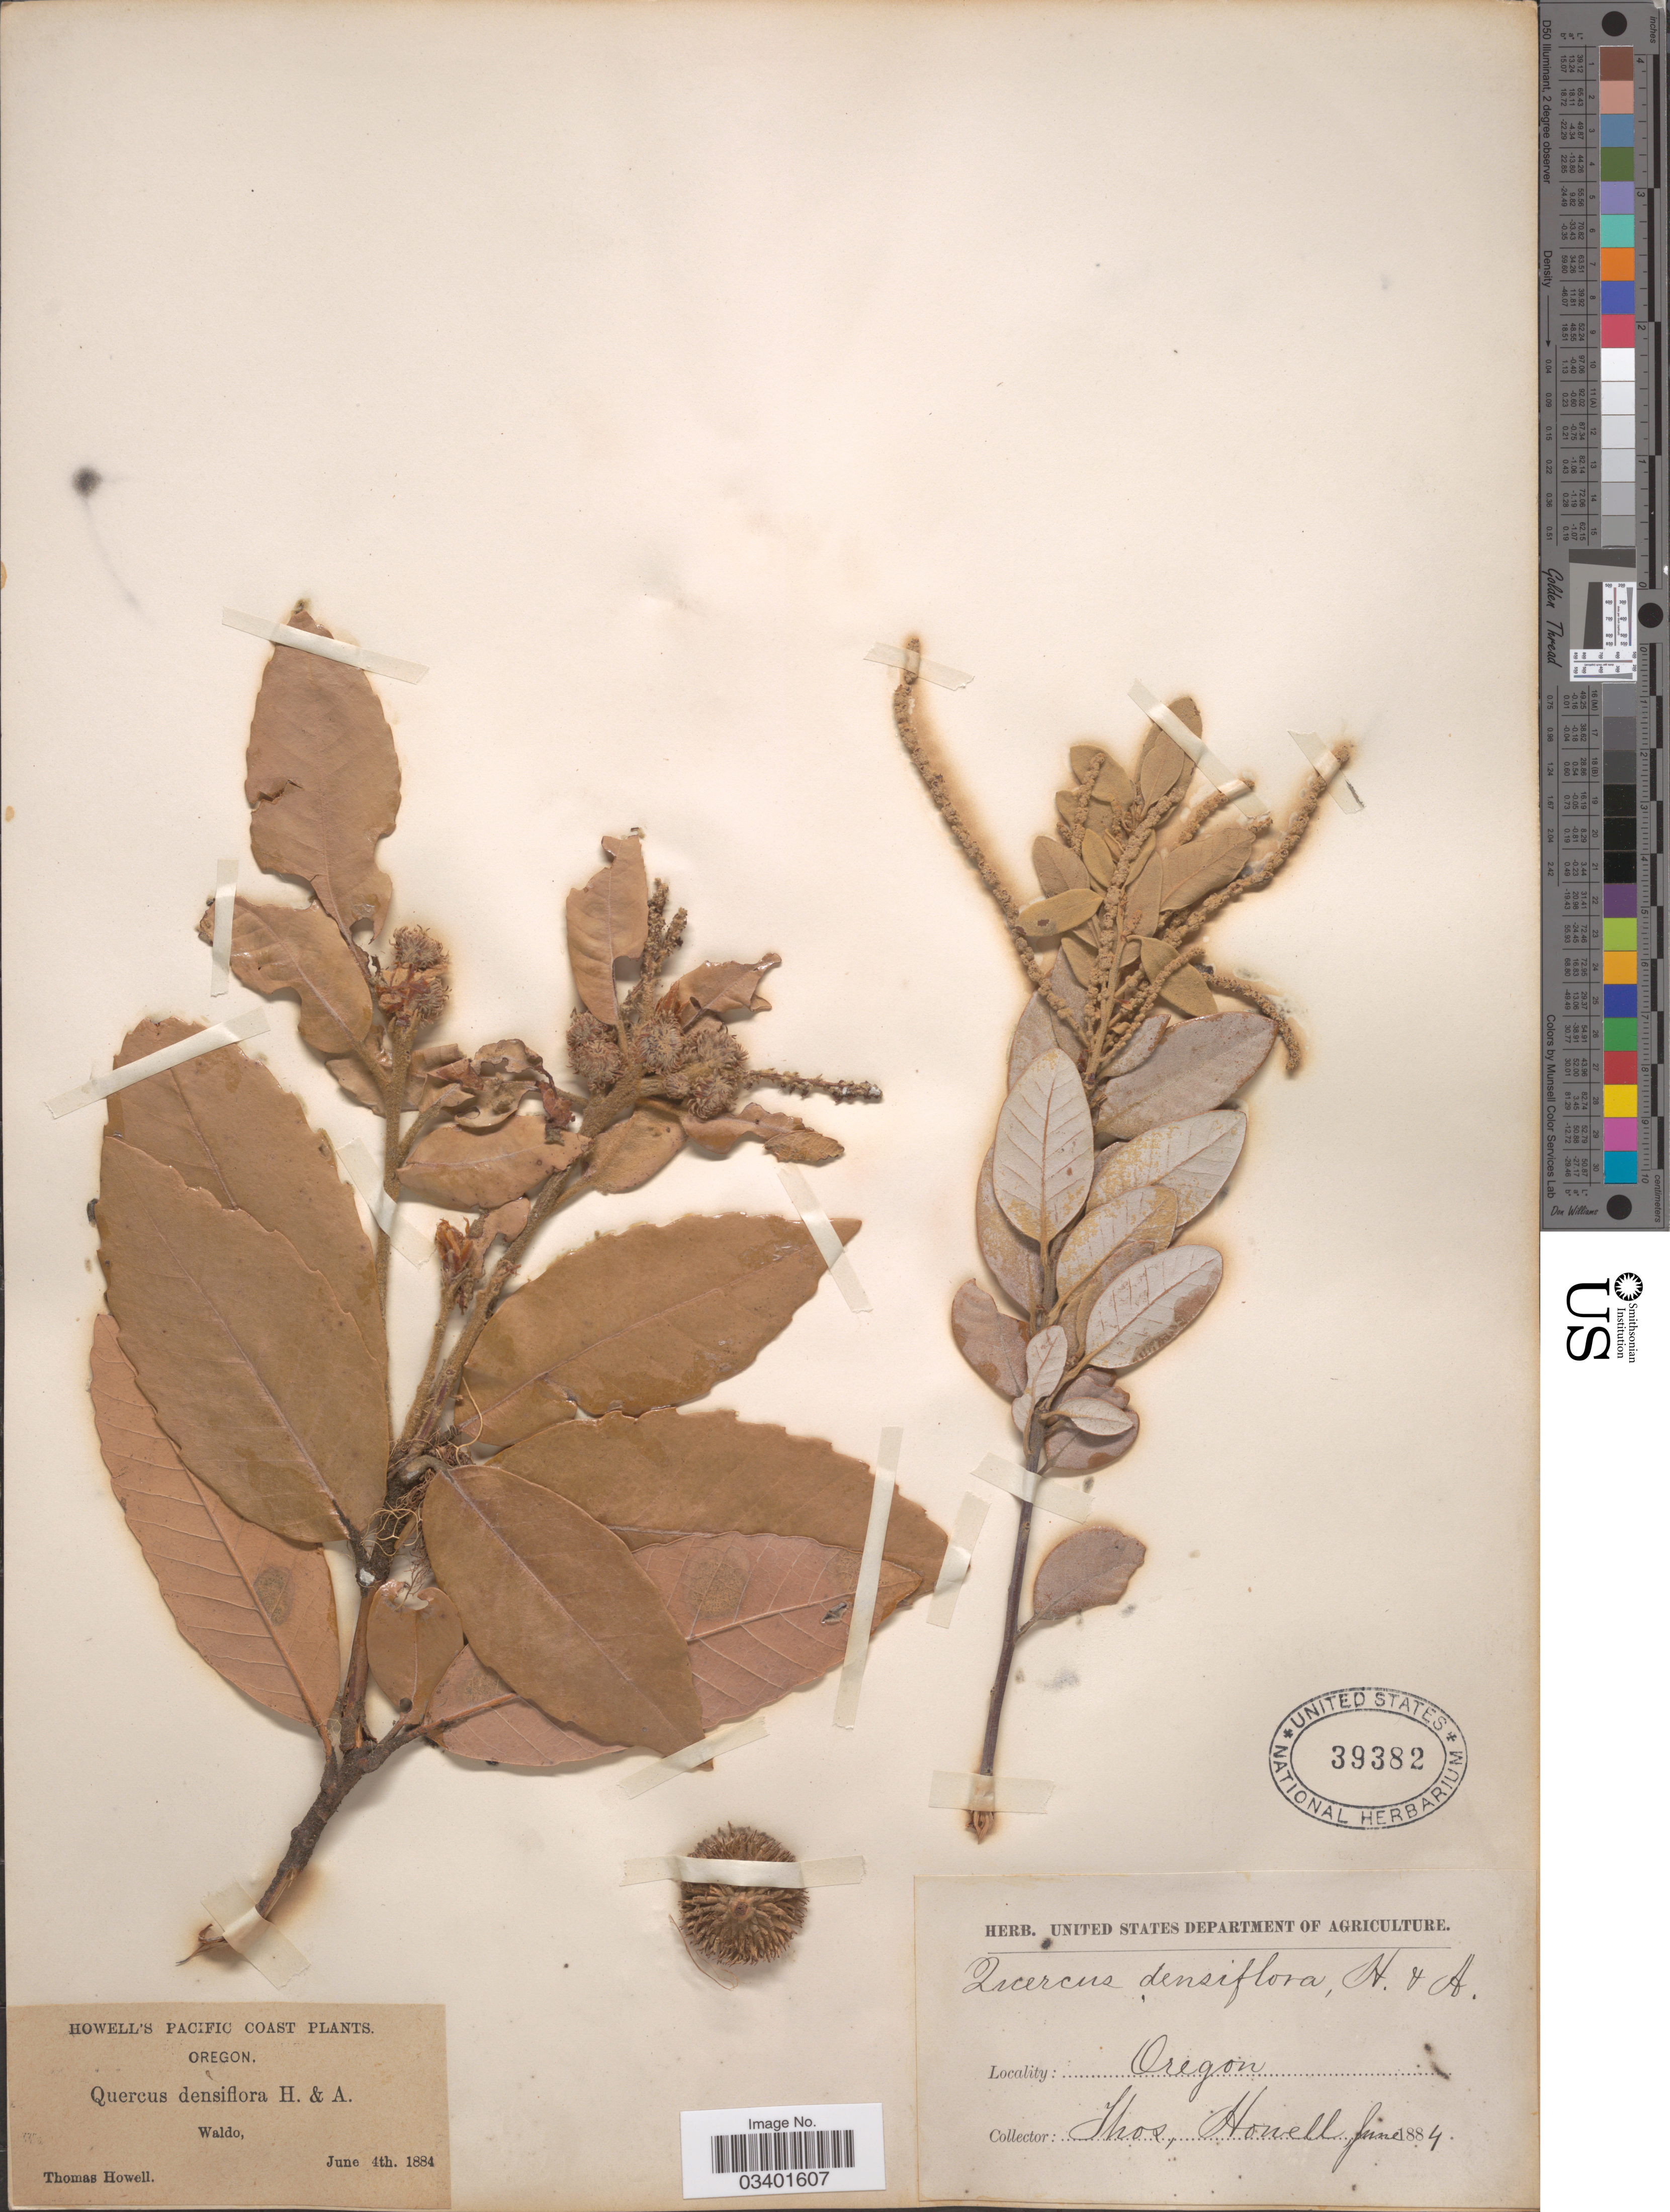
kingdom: Plantae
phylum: Tracheophyta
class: Magnoliopsida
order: Fagales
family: Fagaceae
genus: Notholithocarpus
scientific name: Notholithocarpus densiflorus var. densiflorus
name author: (Hook. & Arn.) P. S. Manos et al.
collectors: T. Howell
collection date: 1884-06-04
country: United States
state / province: Oregon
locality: Pacific Coast. [unsure placement] Waldo.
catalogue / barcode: US 39382